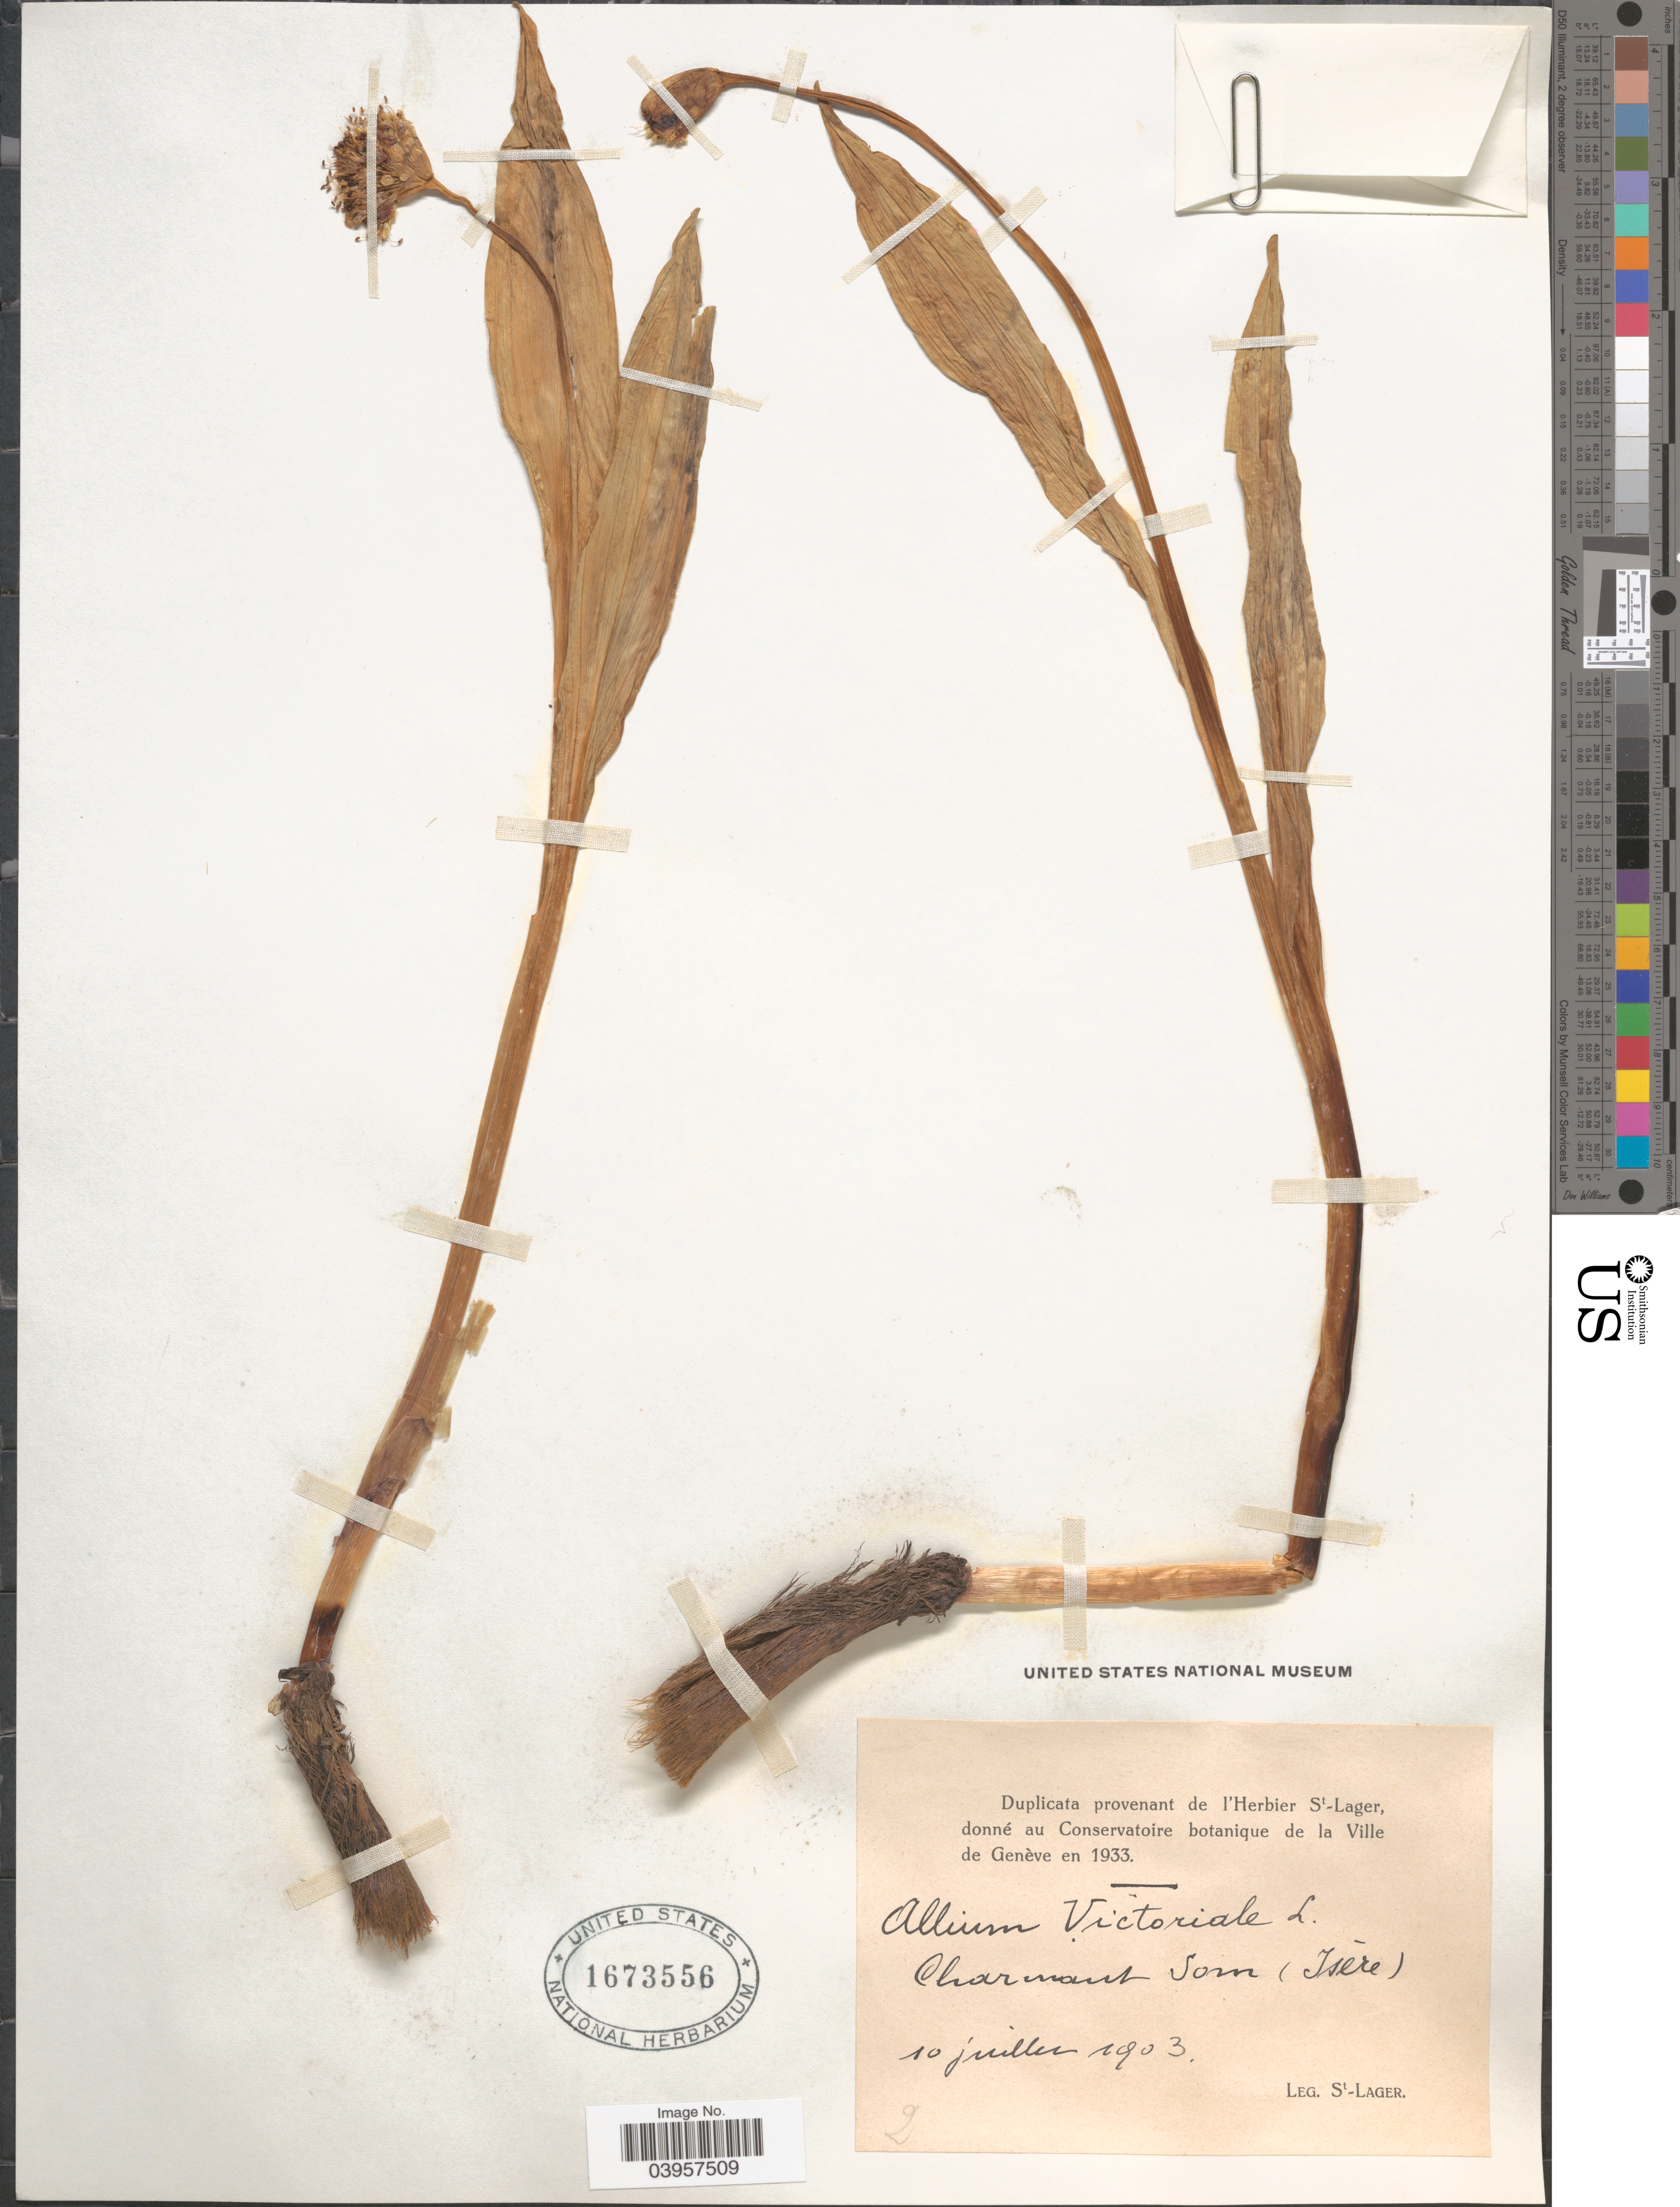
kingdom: Plantae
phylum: Tracheophyta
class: Liliopsida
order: Asparagales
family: Amaryllidaceae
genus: Allium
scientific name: Allium victorialis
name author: L.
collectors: -. St. Lager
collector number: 2?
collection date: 1903-07-10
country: France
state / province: Auvergne-Rhône-Alpes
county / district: Isère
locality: Charmant Som (Isére).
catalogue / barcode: US 1673556